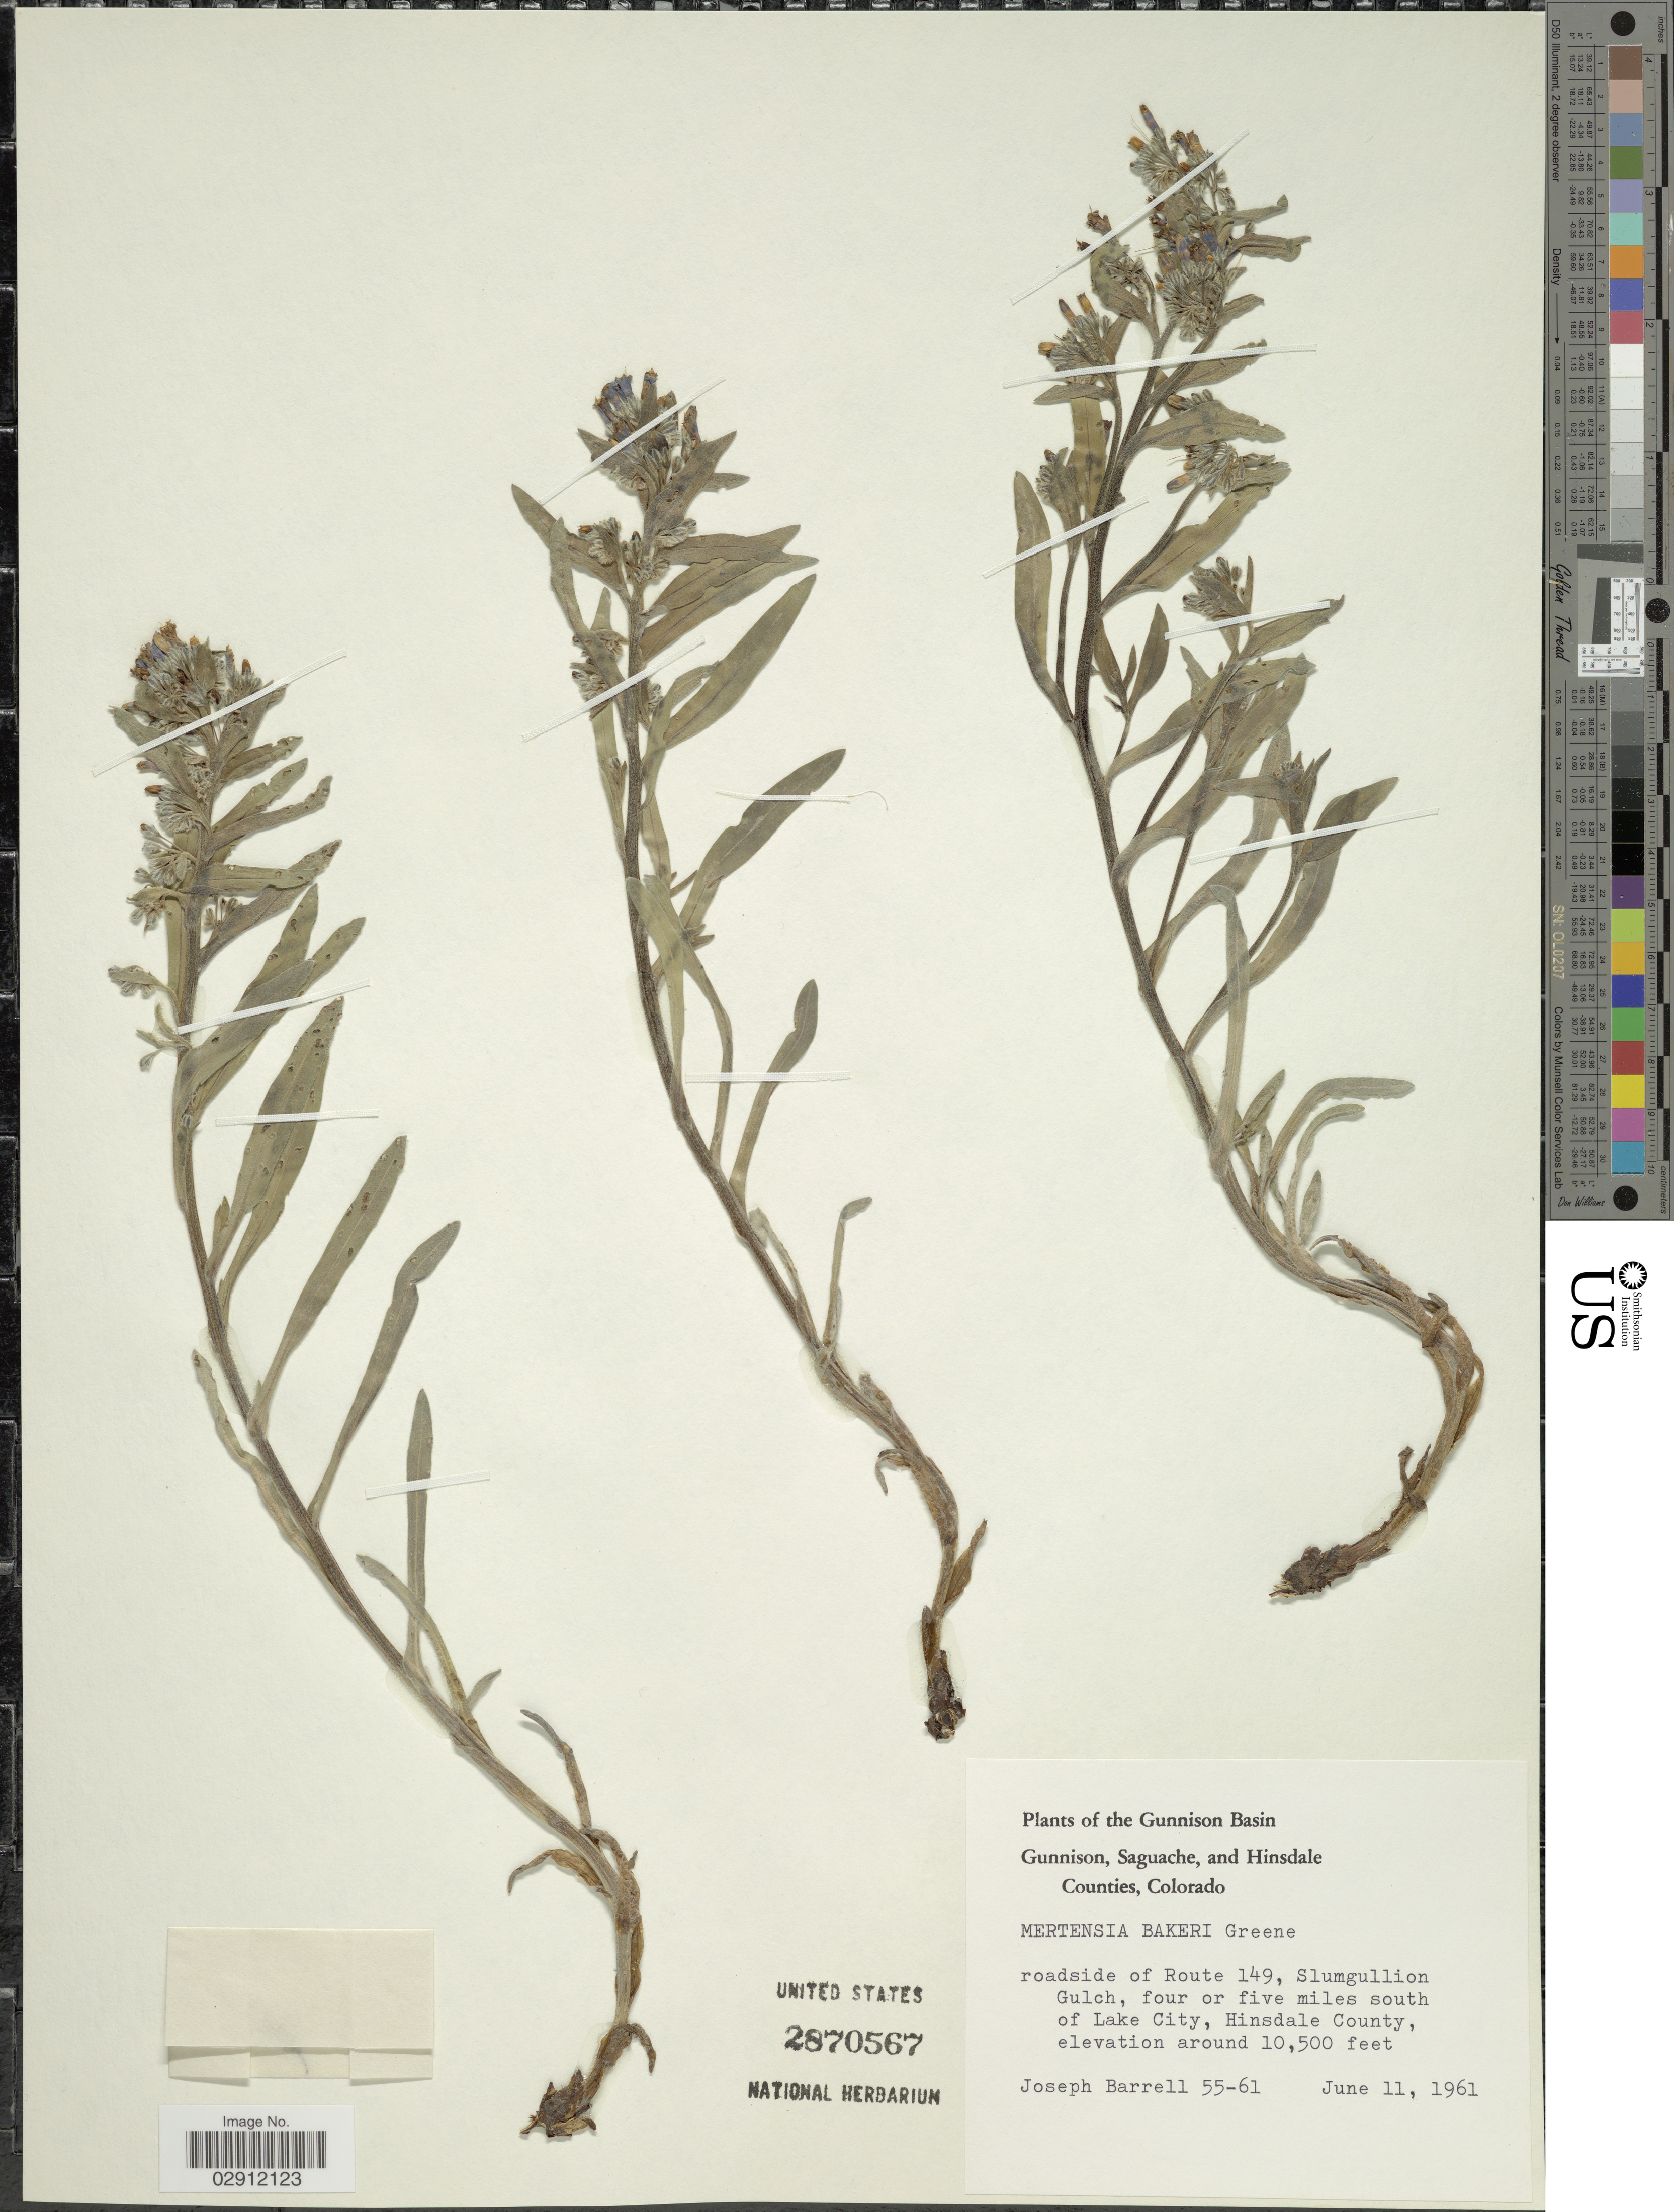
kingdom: Plantae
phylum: Tracheophyta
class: Magnoliopsida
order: Boraginales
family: Boraginaceae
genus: Mertensia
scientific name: Mertensia bakeri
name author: Greene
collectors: J. Barrell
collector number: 55-61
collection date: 1961-06-11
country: United States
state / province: Colorado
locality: Gunnison Basin. Roadside of Route 149, Slumgullion Gulch, four or five miles south of Lake City, Hinsdale County.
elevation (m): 3200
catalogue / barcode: US 2870567